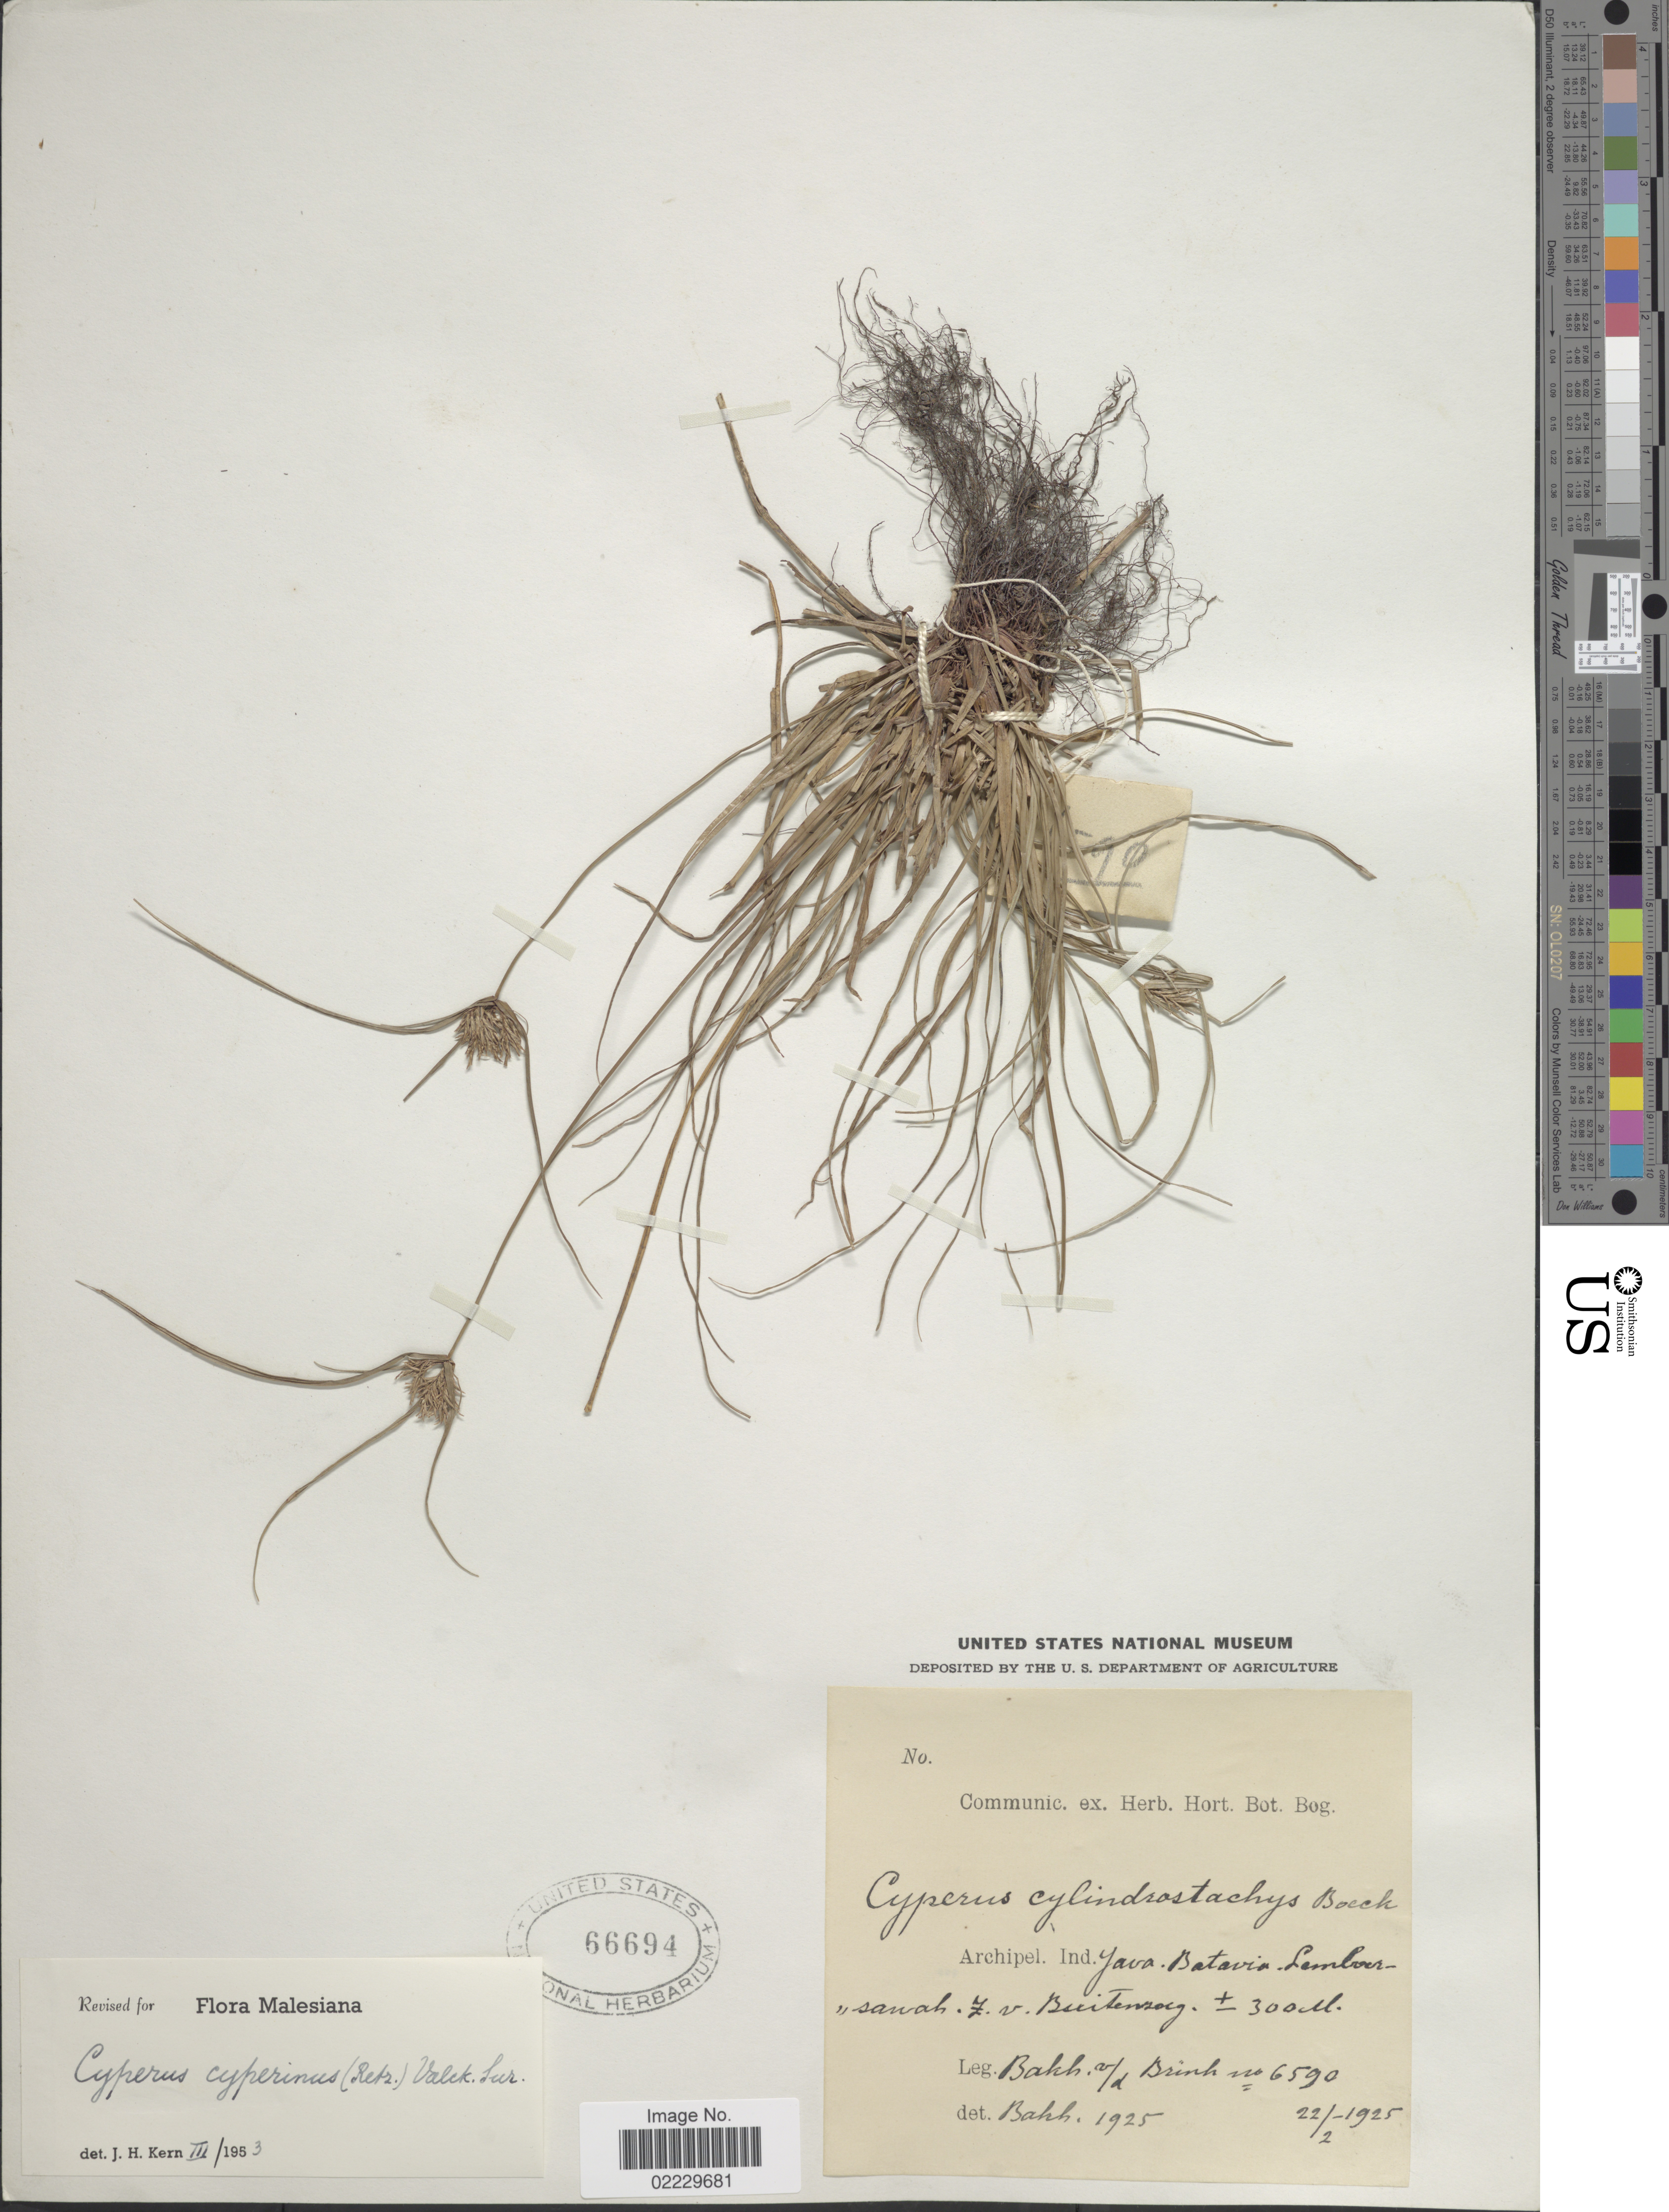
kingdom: Plantae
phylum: Tracheophyta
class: Liliopsida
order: Poales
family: Cyperaceae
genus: Cyperus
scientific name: Cyperus cyperinus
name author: (Retz.) Valck. Sur.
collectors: R. C. Bakhuizen van den Brink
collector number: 6590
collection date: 1925-02-22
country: Indonesia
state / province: Java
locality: Batavia - Lembor Sawah z. v. Buitenzorg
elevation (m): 300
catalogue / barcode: US 66694